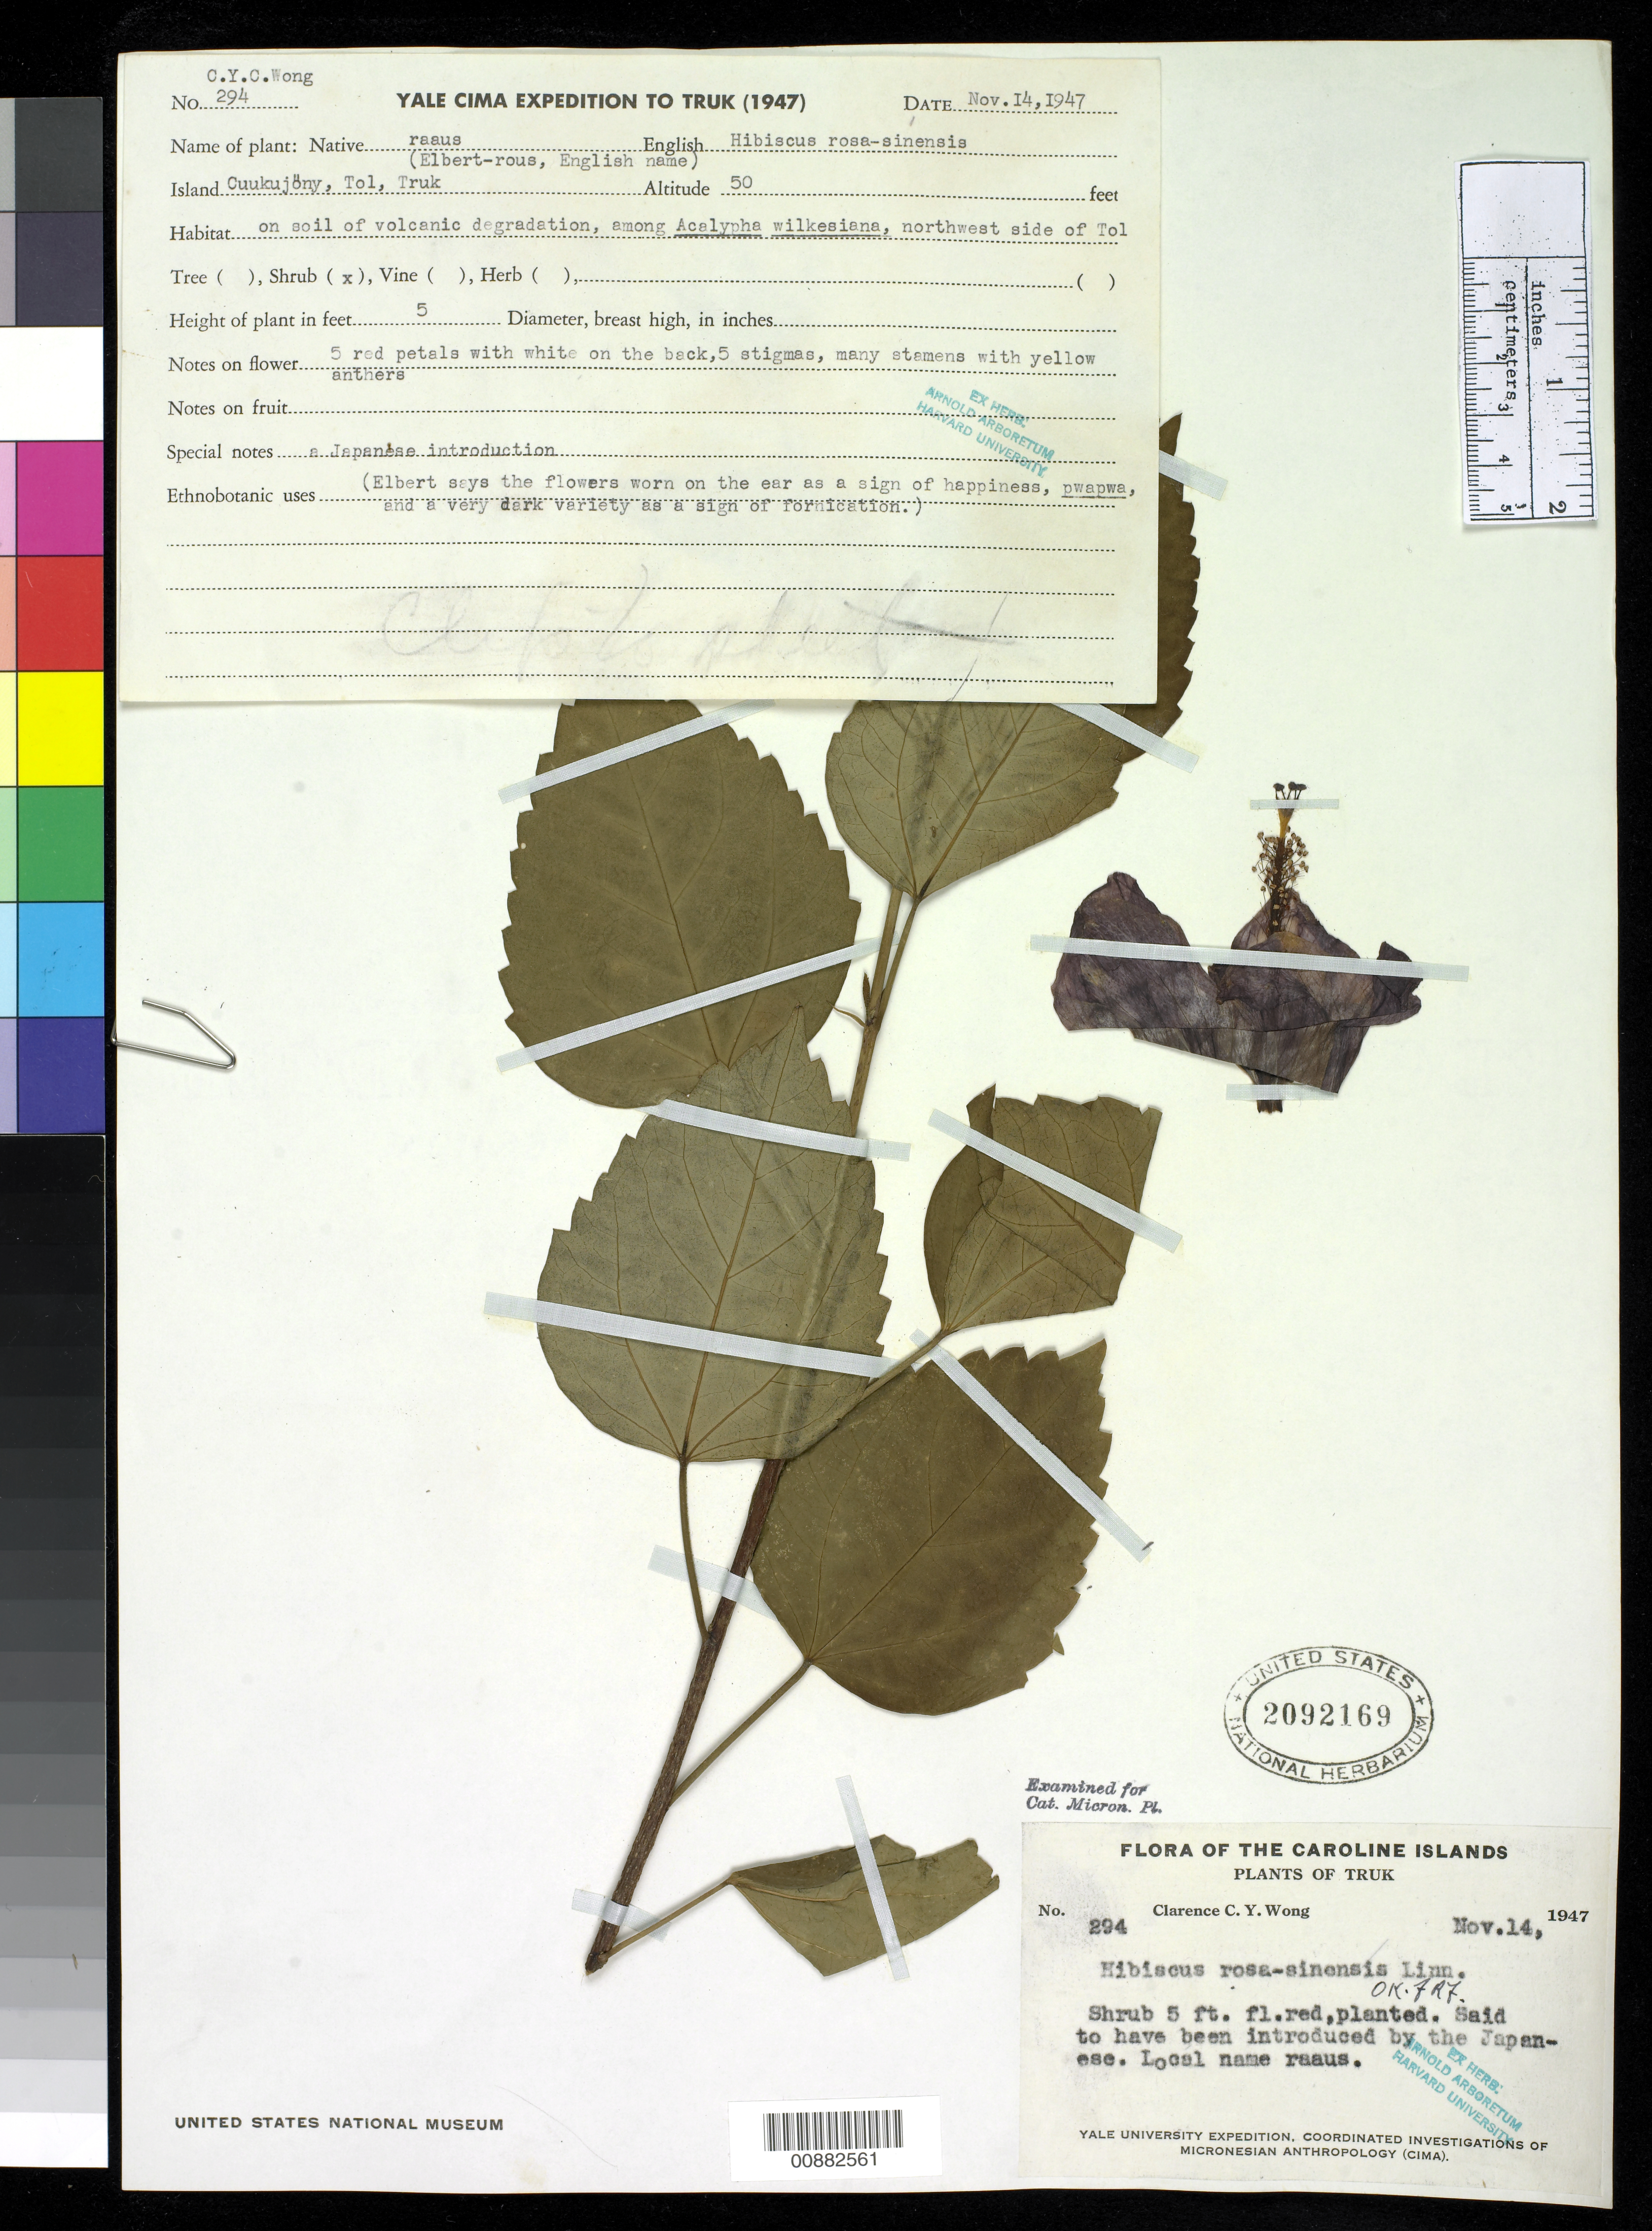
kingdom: Plantae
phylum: Tracheophyta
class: Magnoliopsida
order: Malvales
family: Malvaceae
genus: Hibiscus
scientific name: Hibiscus rosa-sinensis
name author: L.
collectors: C. Wong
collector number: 294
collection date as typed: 14 Nov 1947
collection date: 1947-11-14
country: Micronesia, Federated States of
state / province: Truk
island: Truk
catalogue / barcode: US 2092169